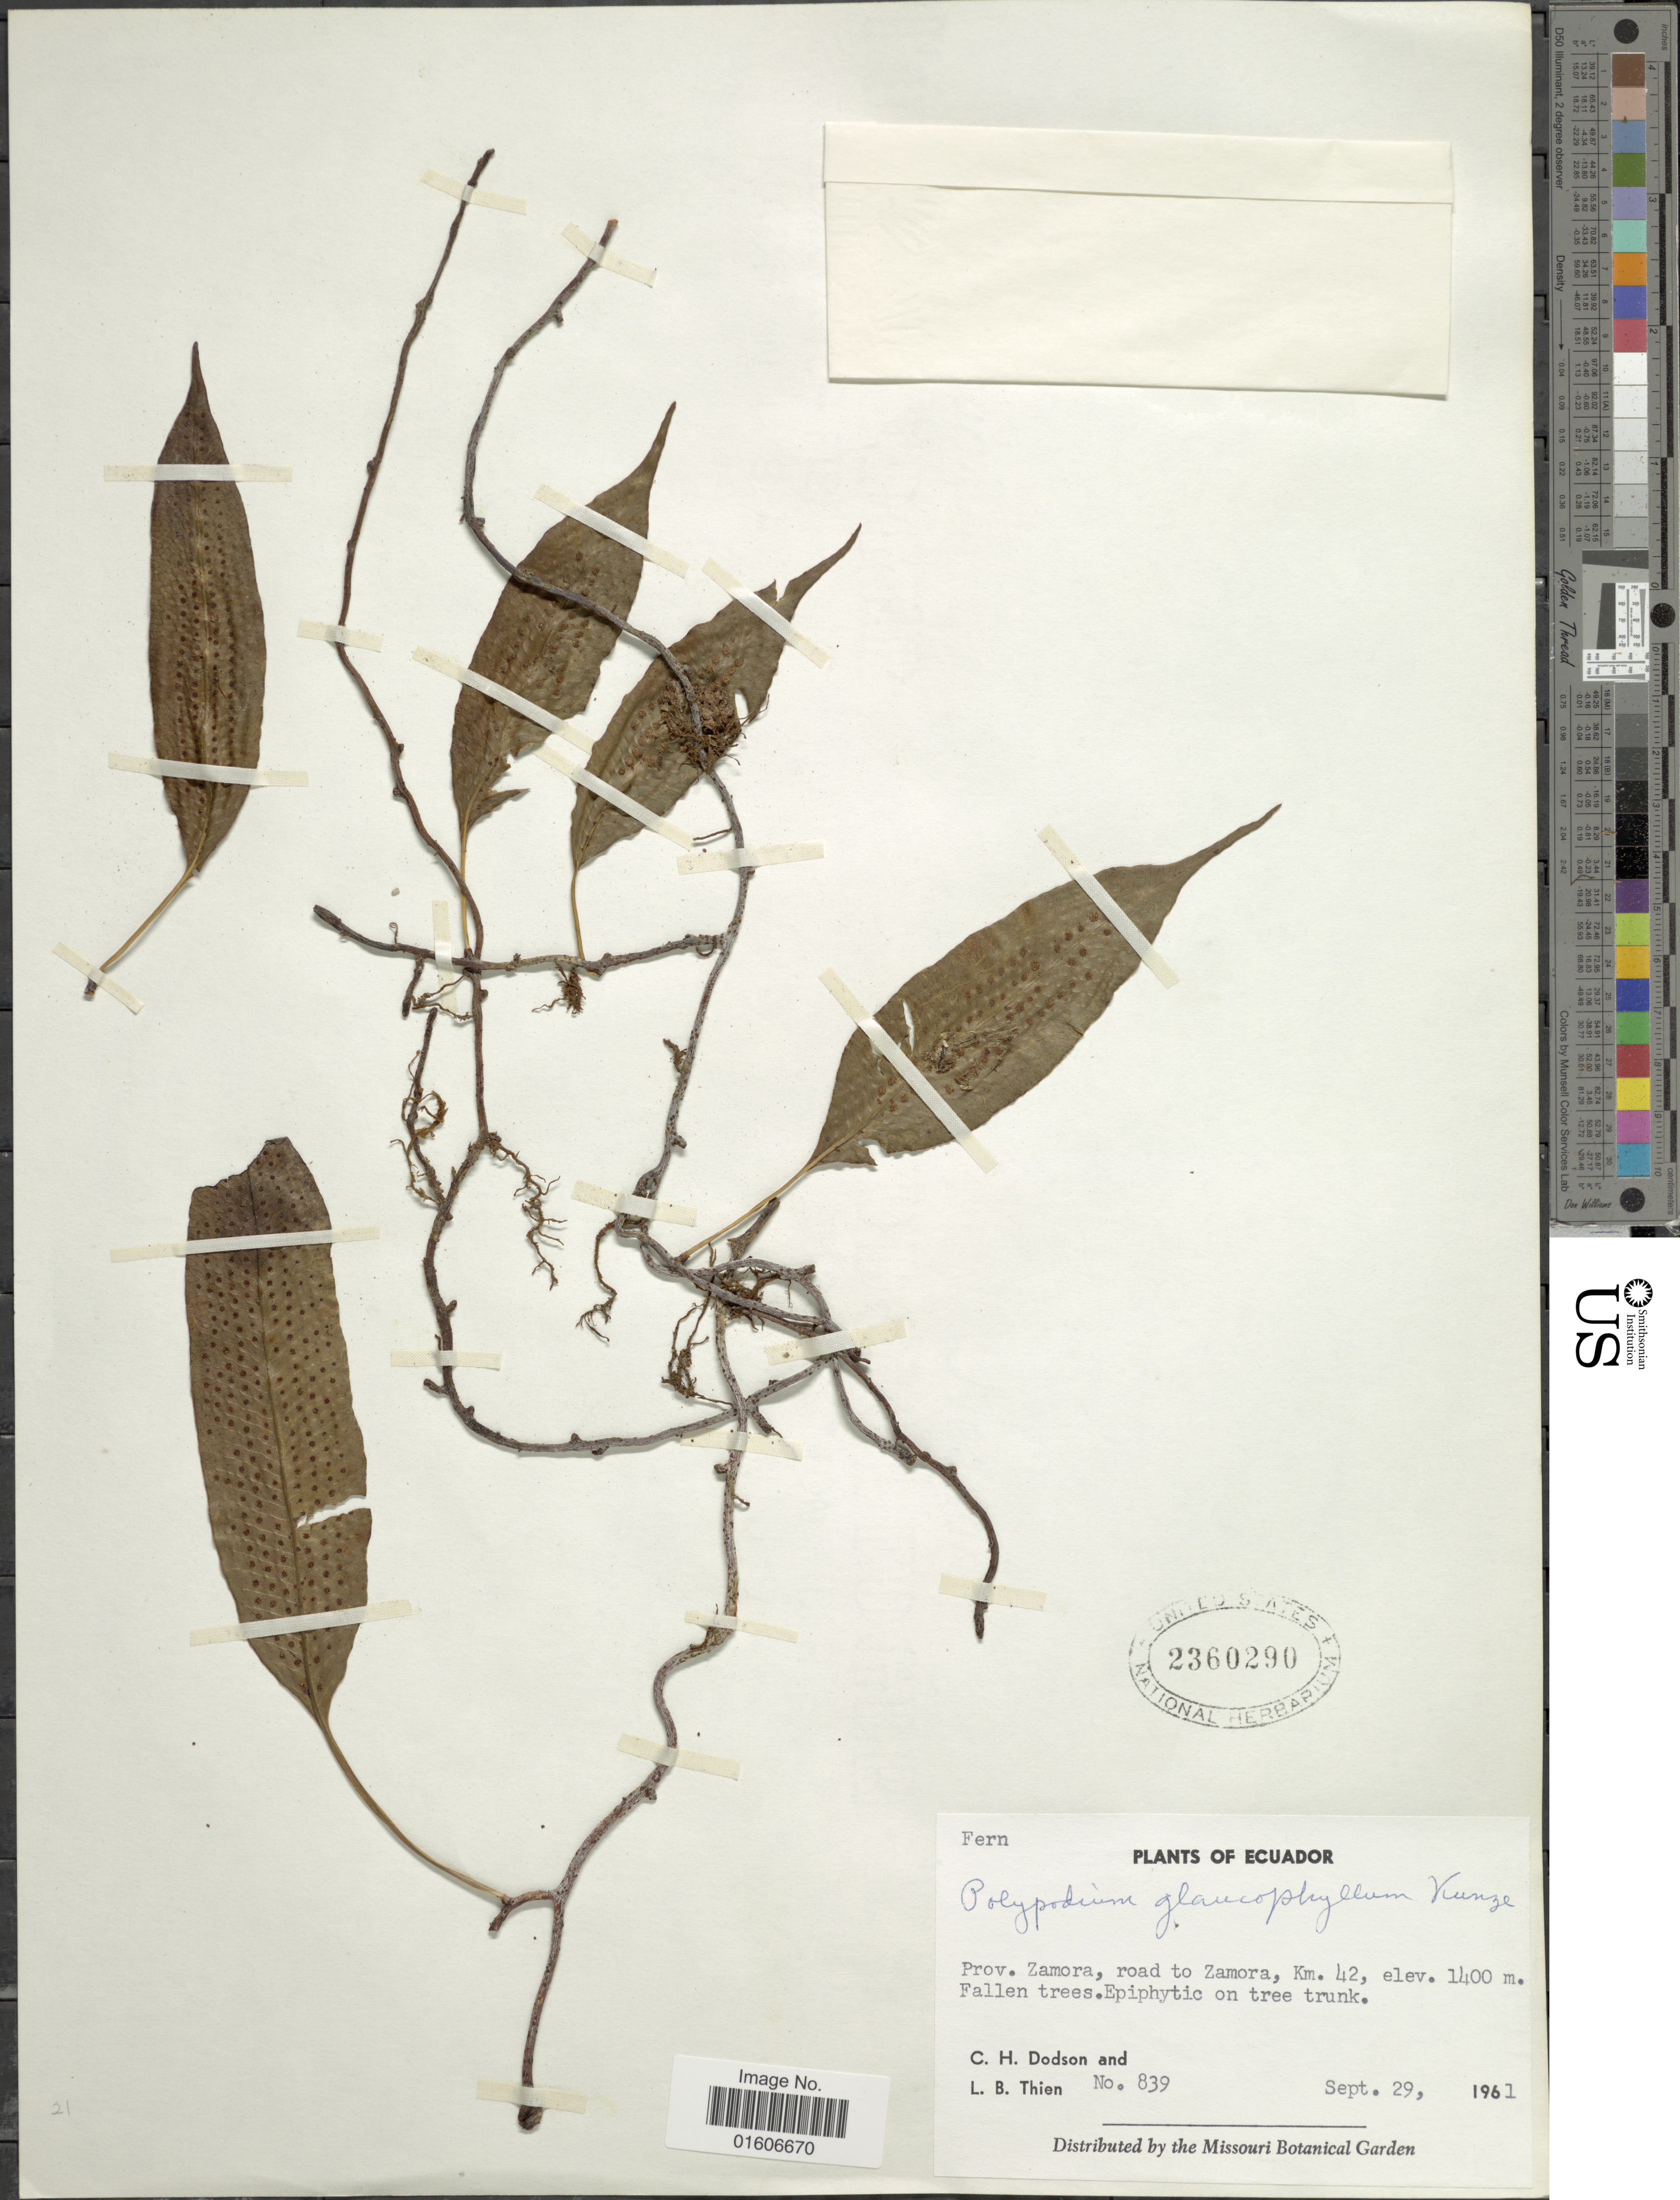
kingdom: Plantae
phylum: Tracheophyta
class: Polypodiopsida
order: Polypodiales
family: Polypodiaceae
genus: Serpocaulon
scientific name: Serpocaulon levigatum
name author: (Cav.) A.R. Sm.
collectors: C. H. Dodson & L. Thein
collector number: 839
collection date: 1961-09-29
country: Ecuador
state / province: Zamora-Chinchipe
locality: Prov. Zamora, road to Zamora, Km. 42.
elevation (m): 1400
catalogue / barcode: US 2360290